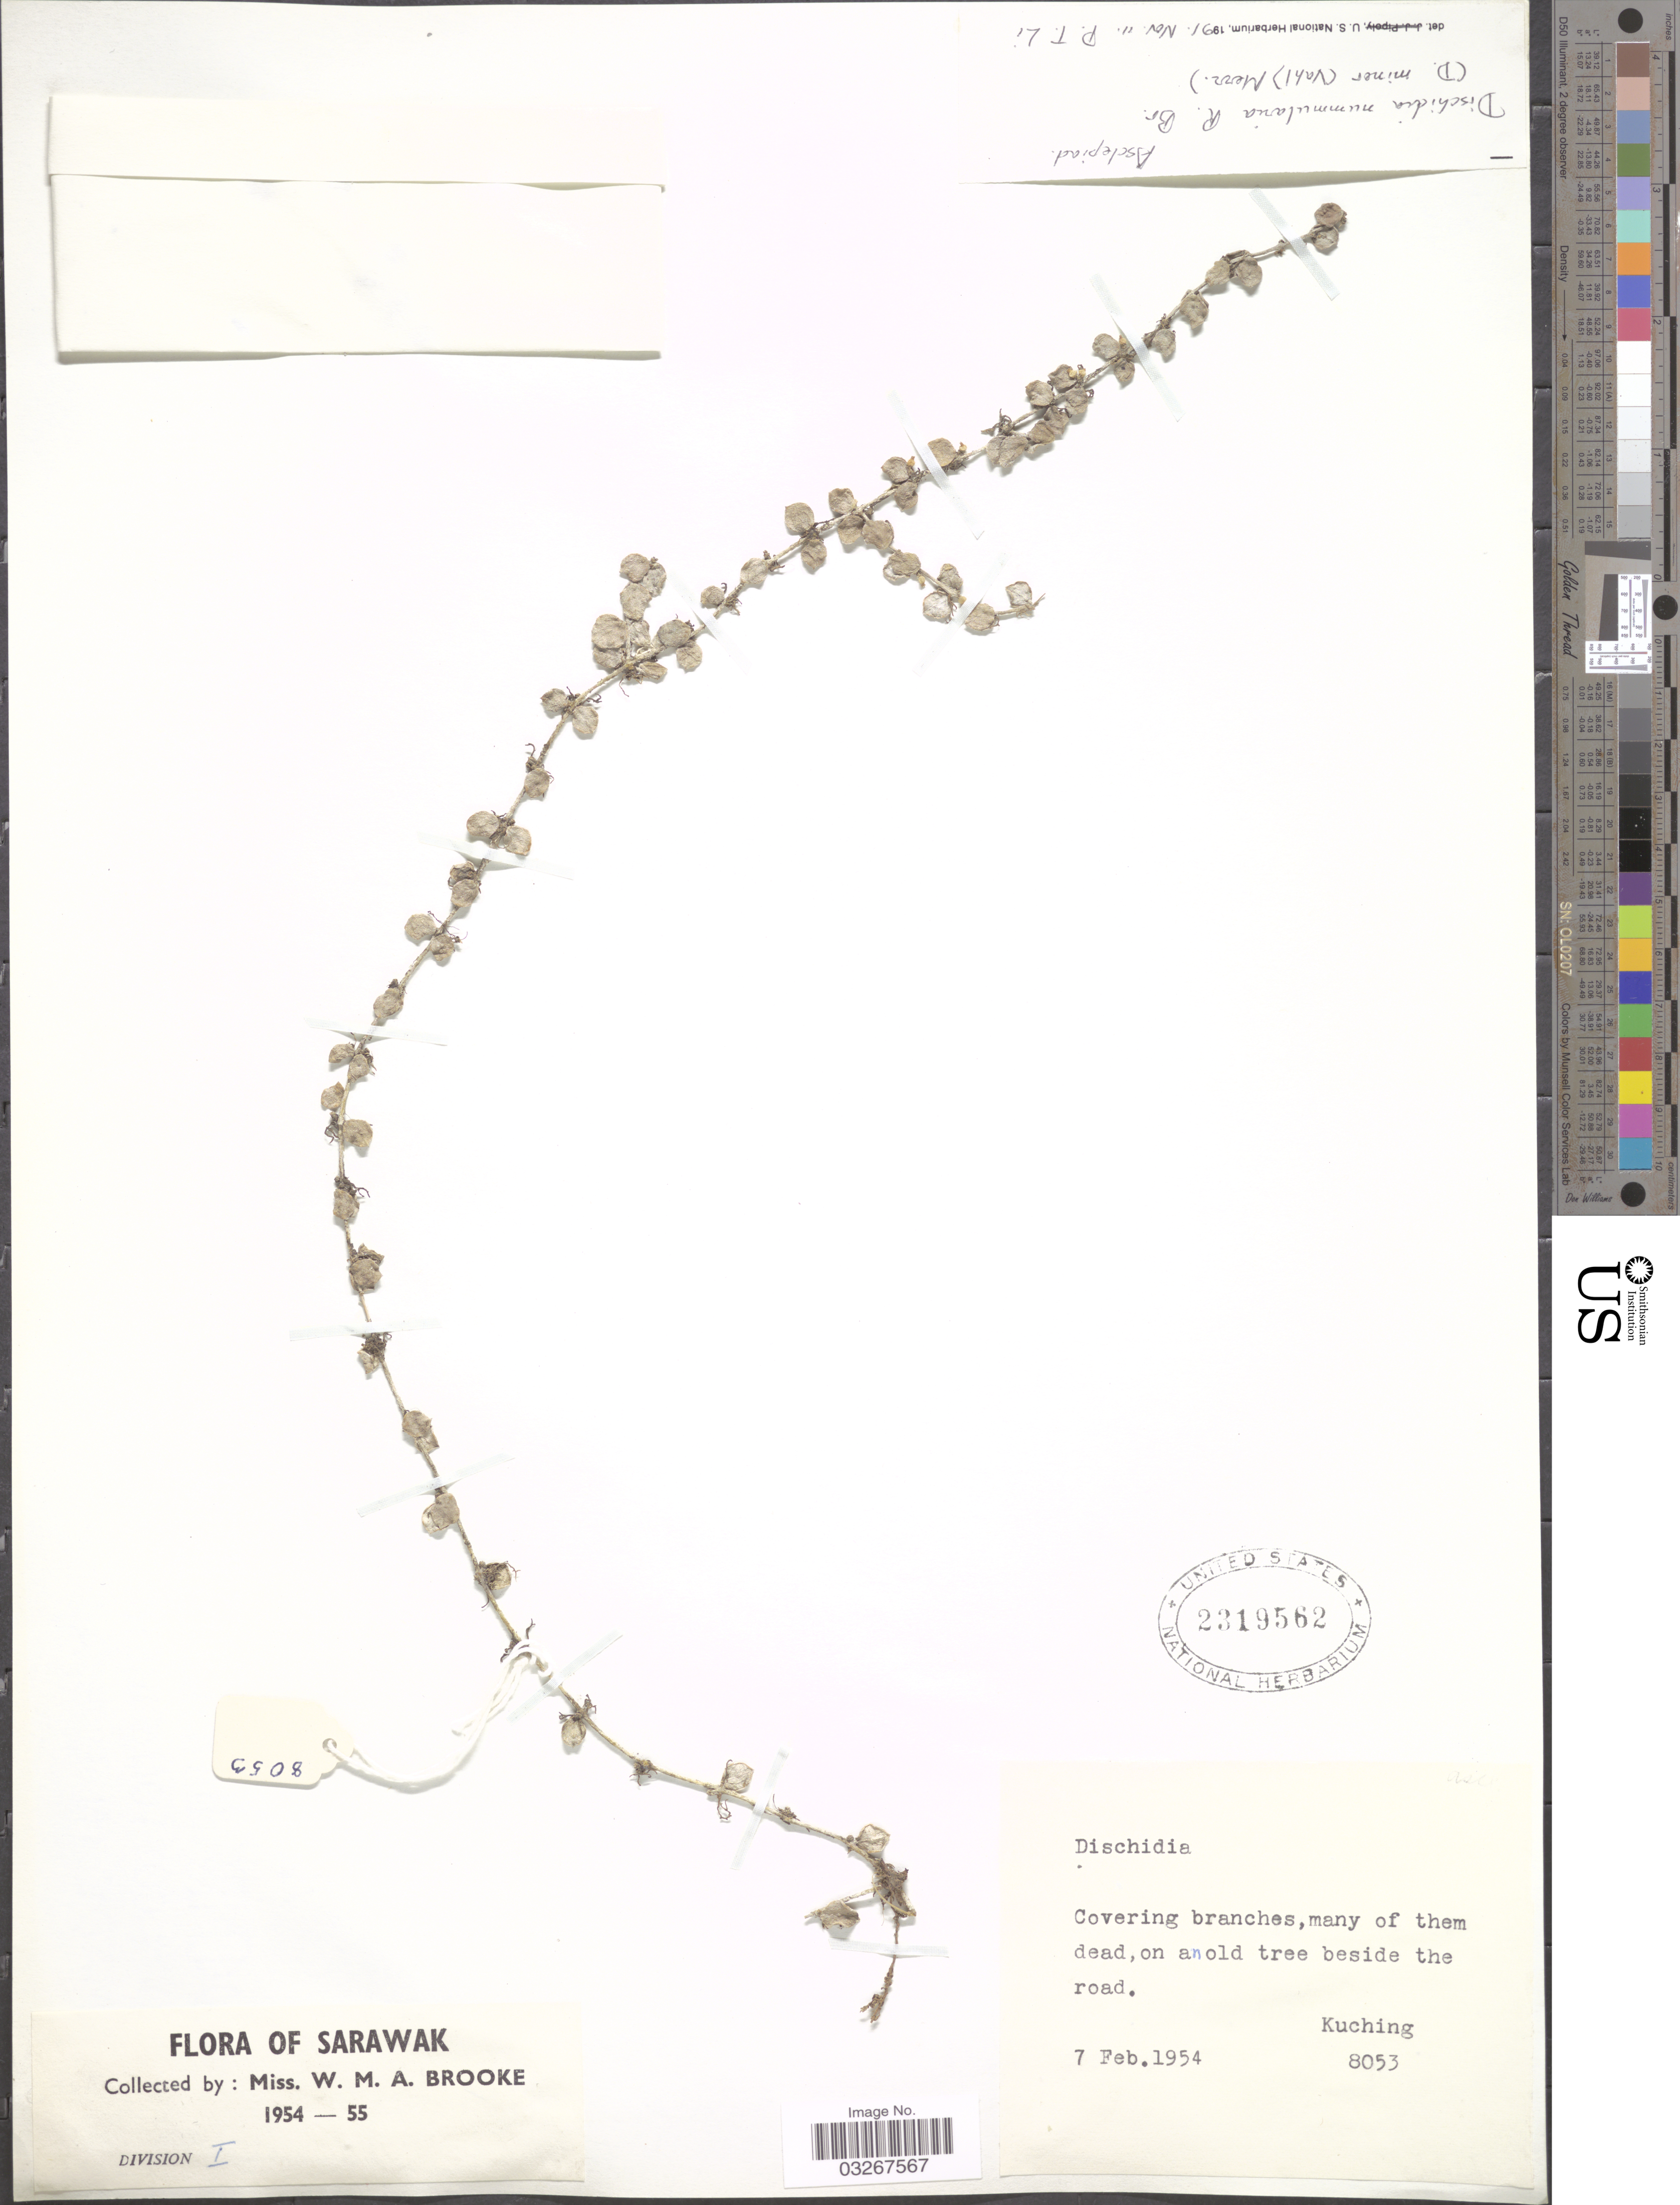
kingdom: Plantae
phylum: Tracheophyta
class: Magnoliopsida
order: Gentianales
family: Apocynaceae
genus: Dischidia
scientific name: Dischidia sp.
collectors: W. Brooke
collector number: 8053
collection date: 1954-02-07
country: Malaysia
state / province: Sarawak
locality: Kuching.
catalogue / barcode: US 2319562